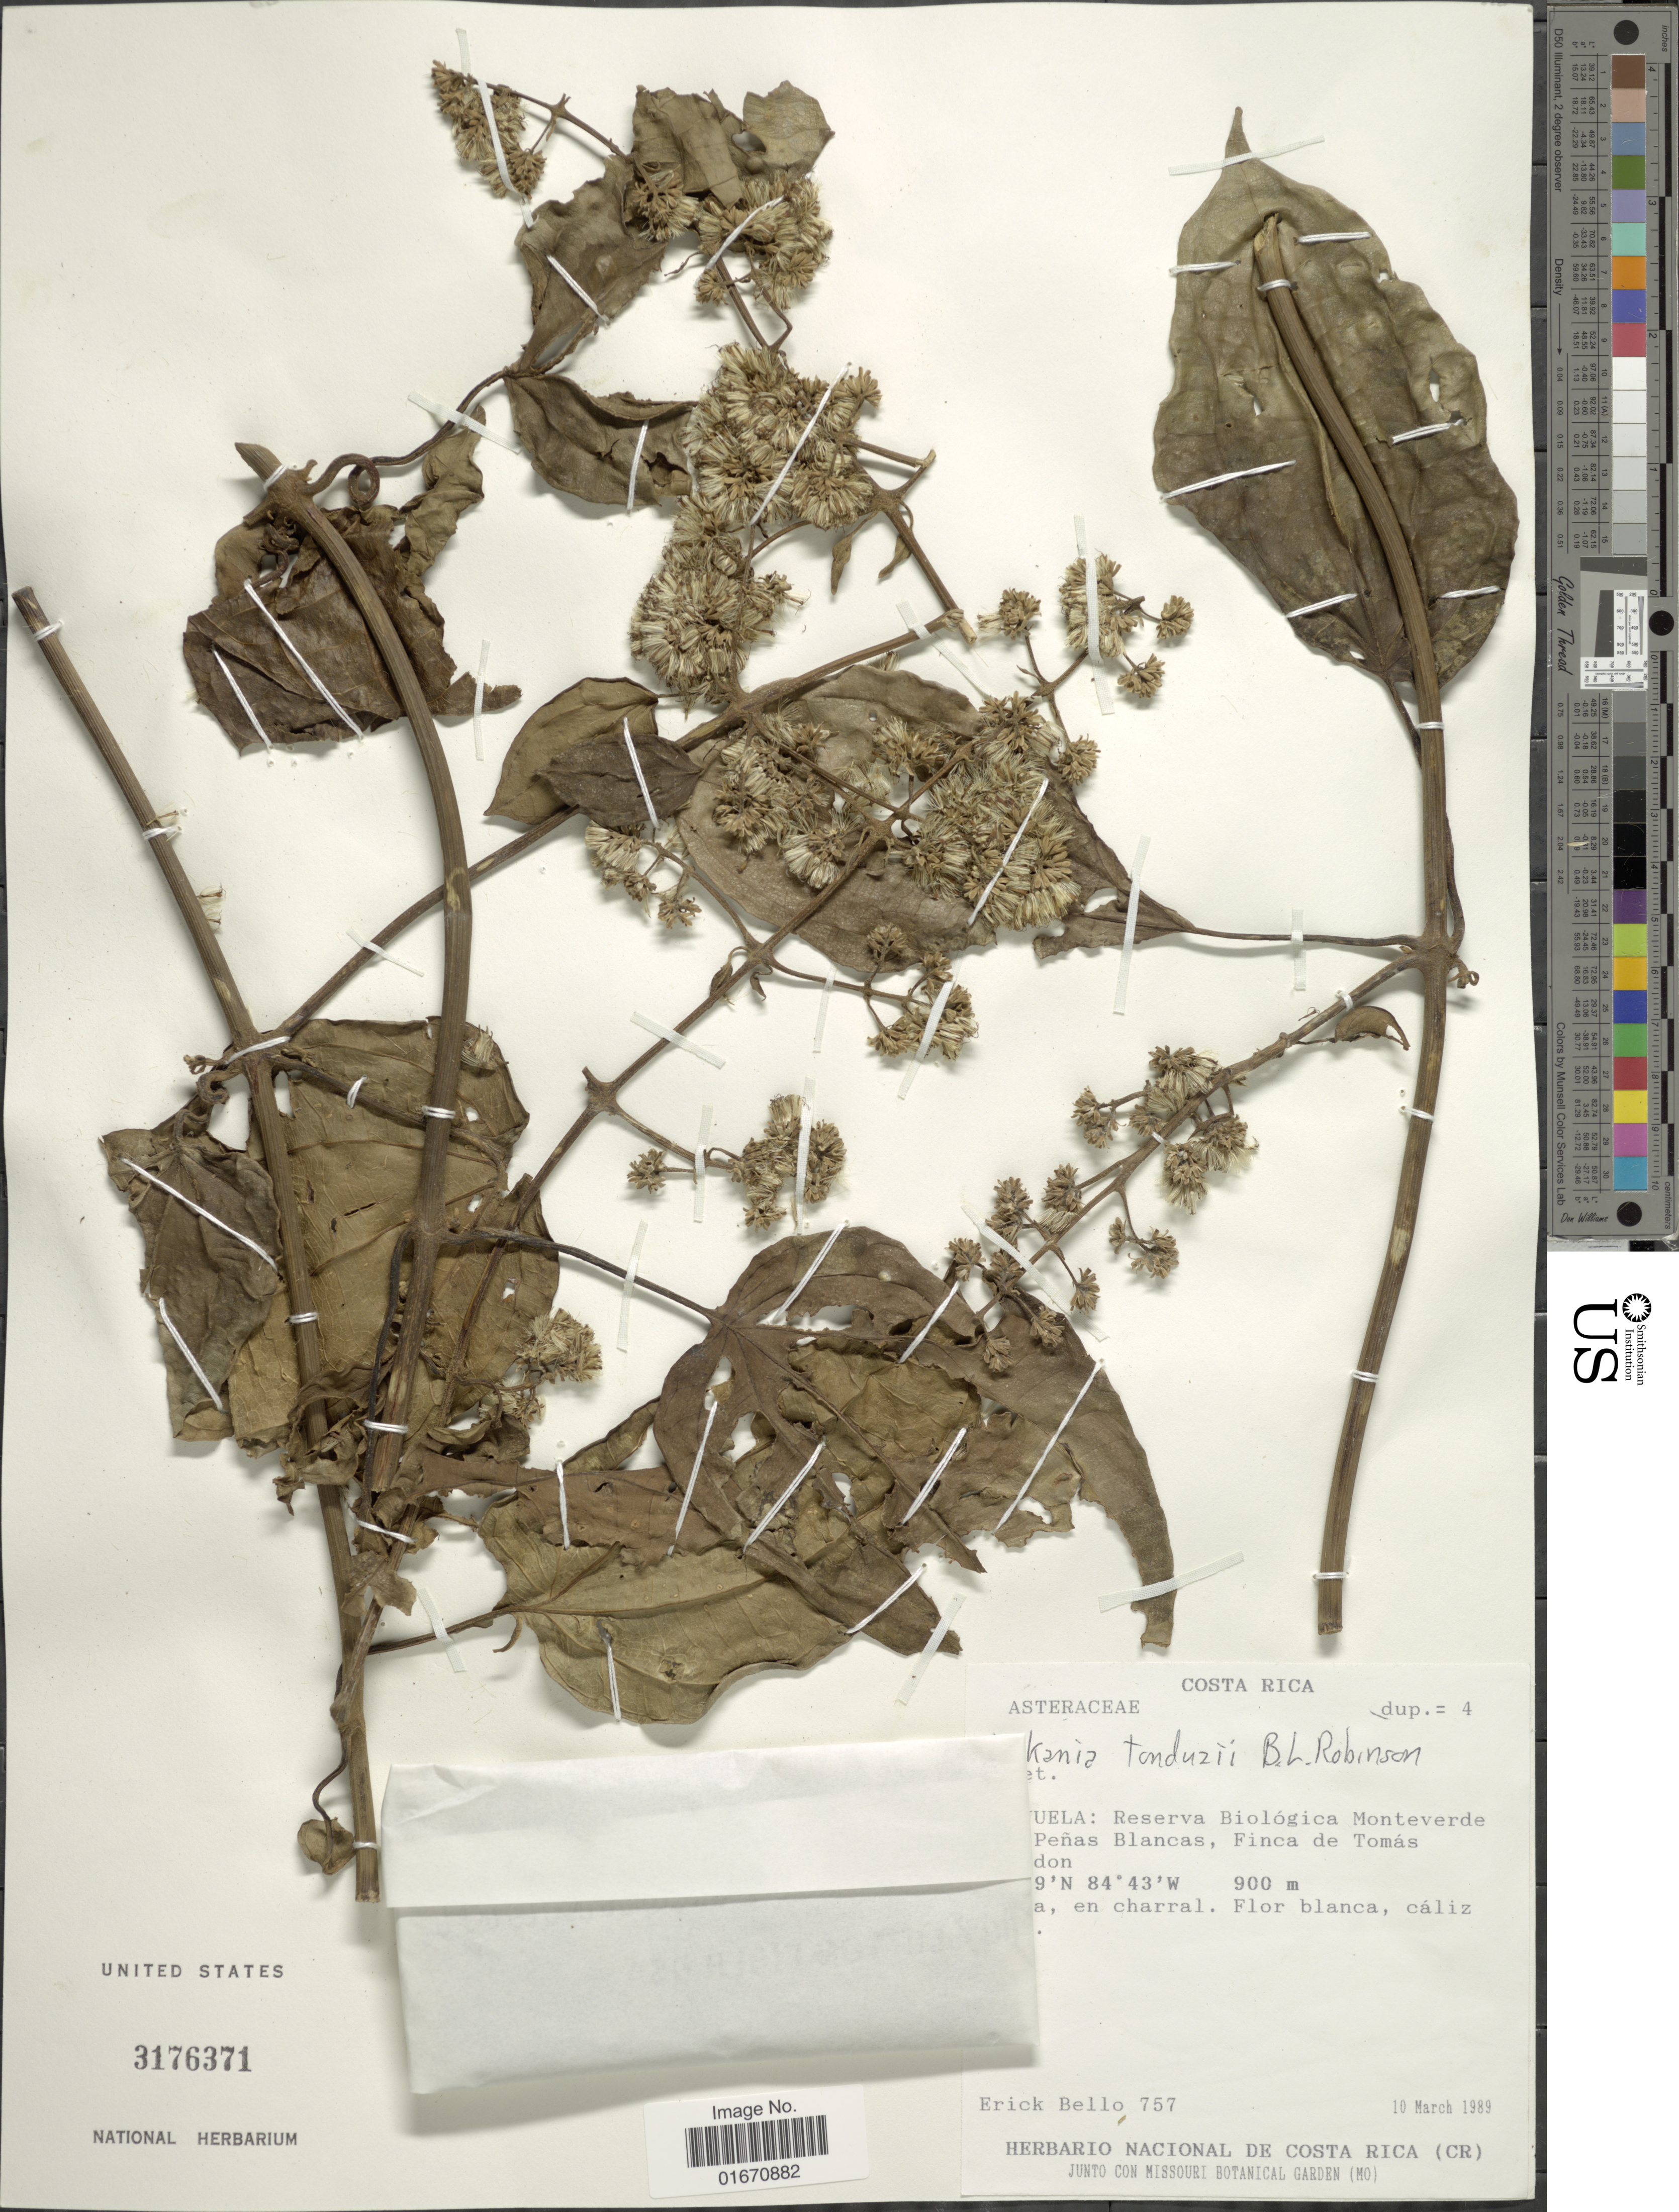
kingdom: Plantae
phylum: Tracheophyta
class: Magnoliopsida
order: Asterales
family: Asteraceae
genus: Mikania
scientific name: Mikania tonduzii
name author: B.L. Rob.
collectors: E. Bello C.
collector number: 757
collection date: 1989-03-10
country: Costa Rica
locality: [illegible text]uela, Reserva Biologica Monteverde [illegible text] Penas Blancas, Finca de Tomas [illegible text]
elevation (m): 900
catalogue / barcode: US 3176371